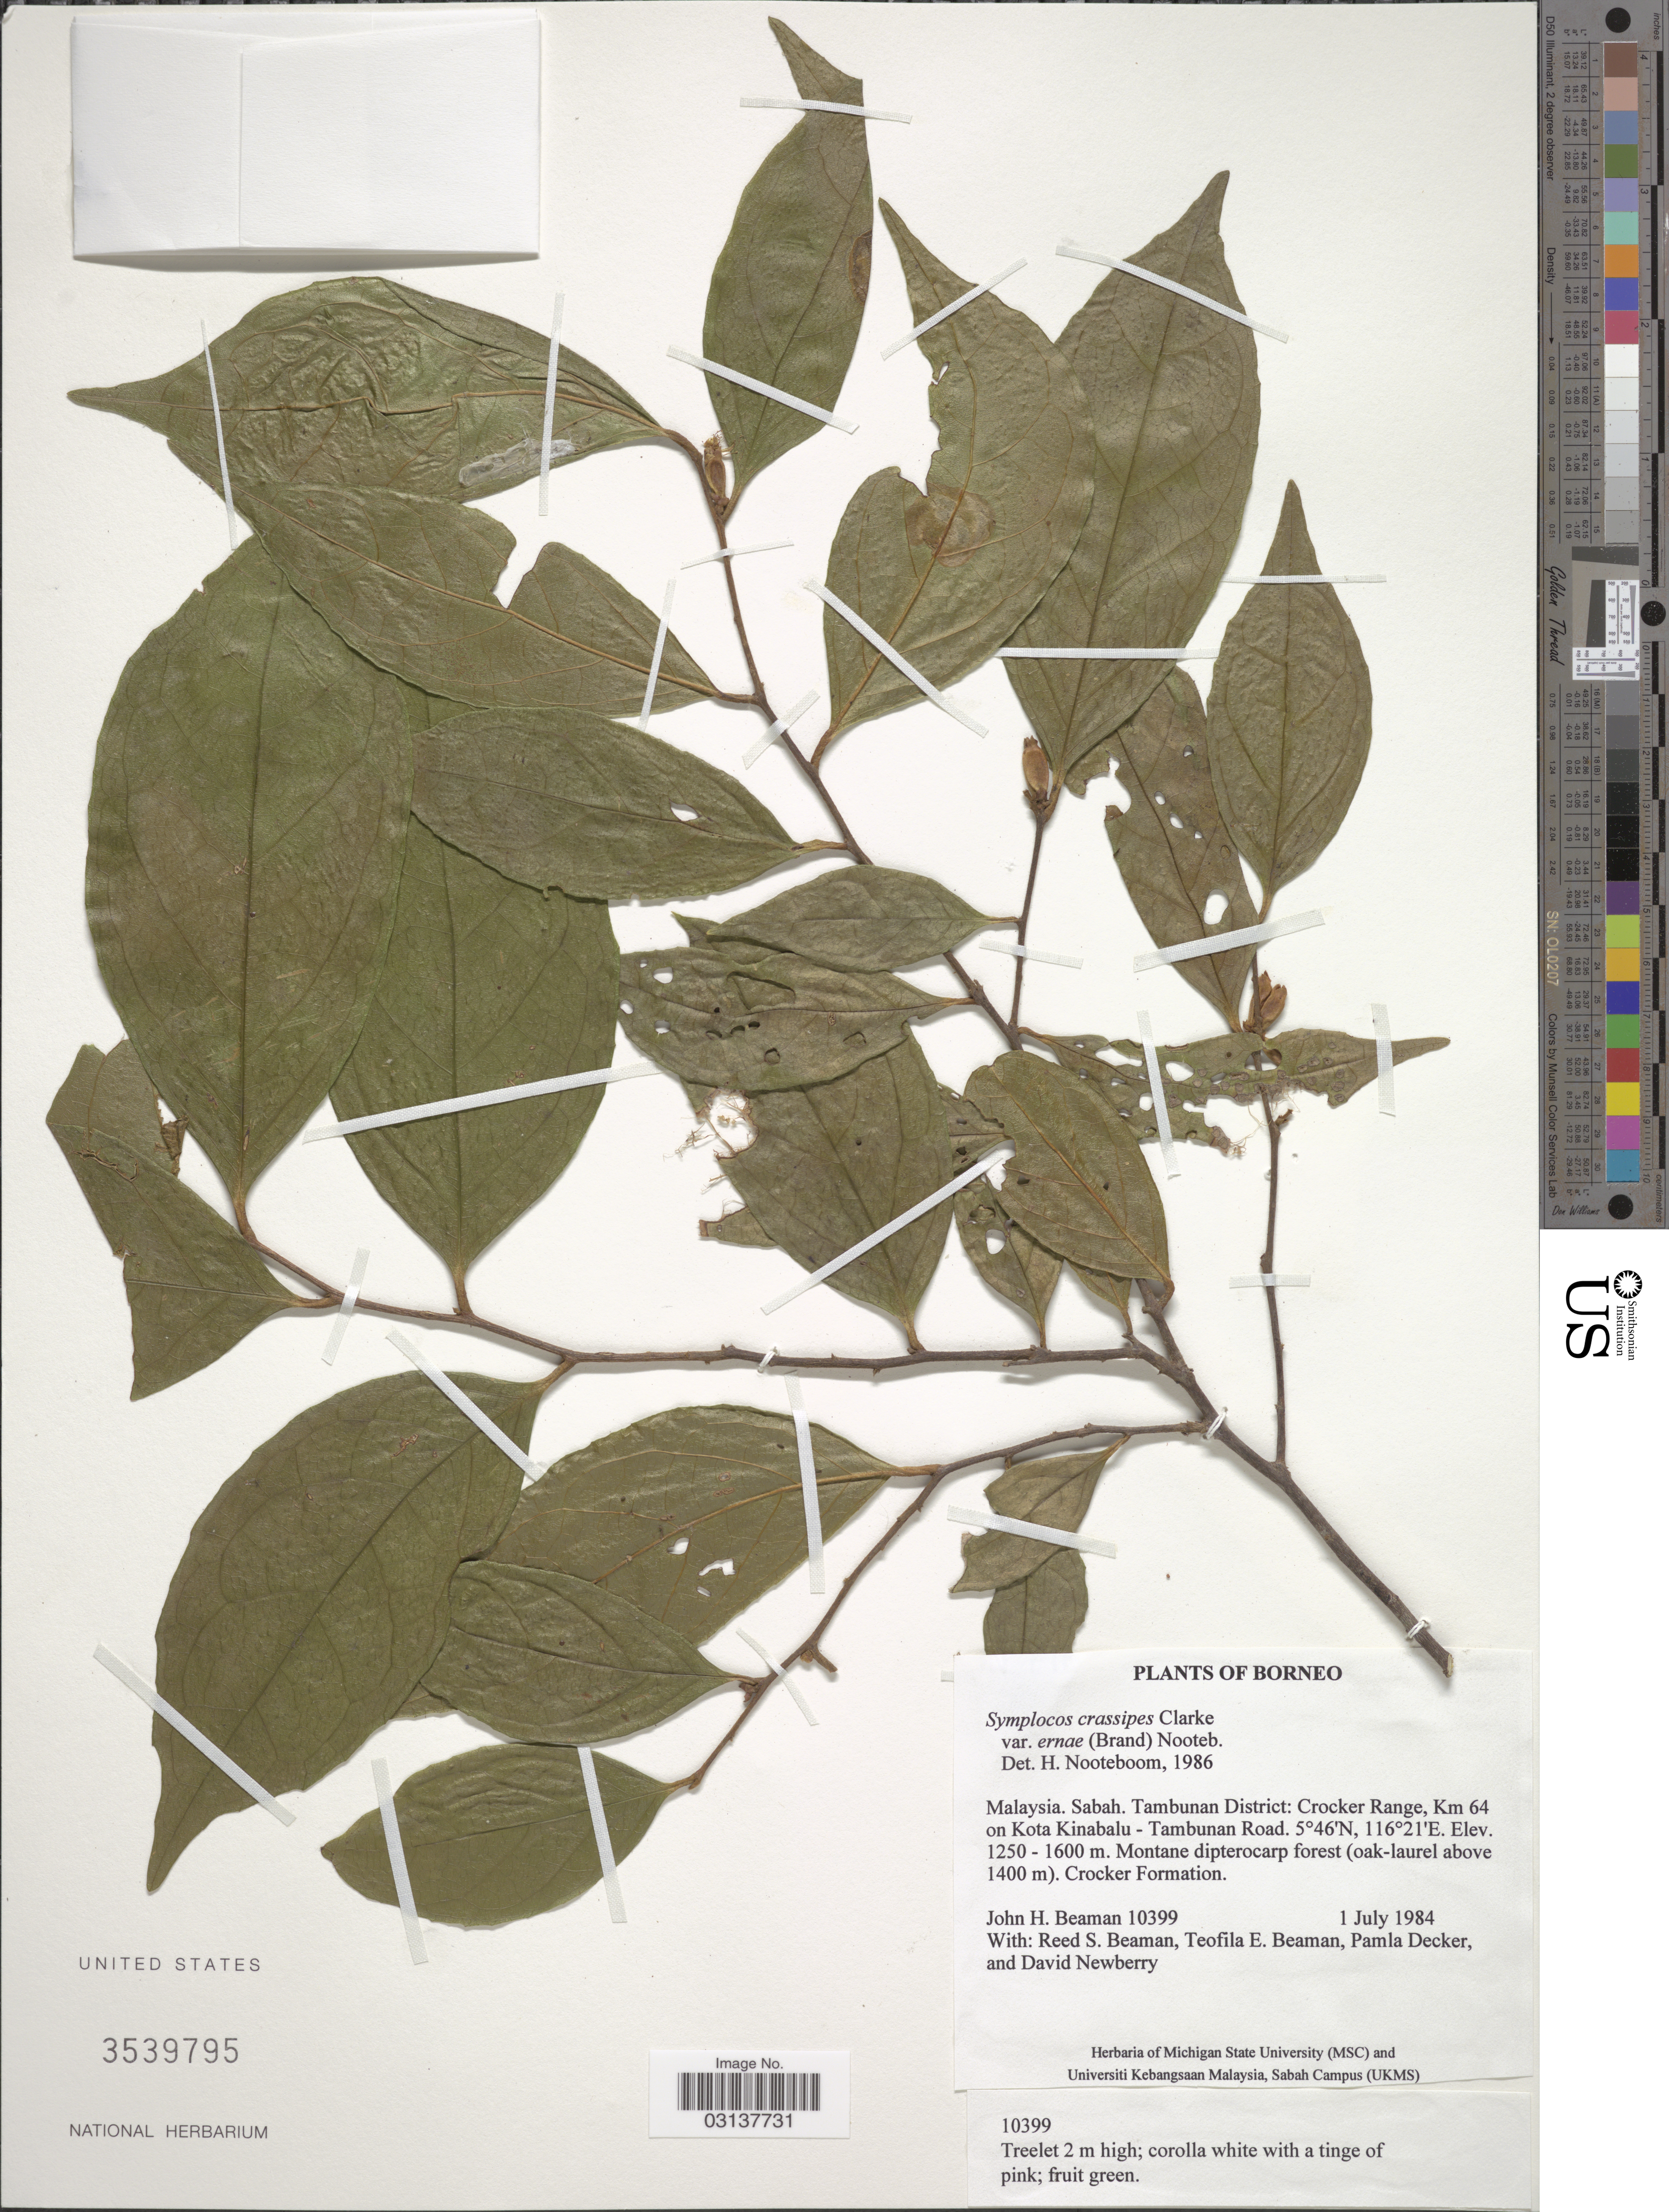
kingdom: Plantae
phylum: Tracheophyta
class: Magnoliopsida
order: Ericales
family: Symplocaceae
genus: Symplocos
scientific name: Symplocos crassipes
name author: C.B. Clarke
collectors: J. H. Beaman, R. S. Beaman, T. E. Beaman, P. Decker & D. Newberry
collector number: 10399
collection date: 1984-07-01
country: Malaysia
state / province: Sabah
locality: Malaysia, Sabah, Tambunan District: Crocker Range, Km 64 on Kota Kinabalu - Tambunan Road, Crocker Formation.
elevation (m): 381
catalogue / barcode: US 3539795